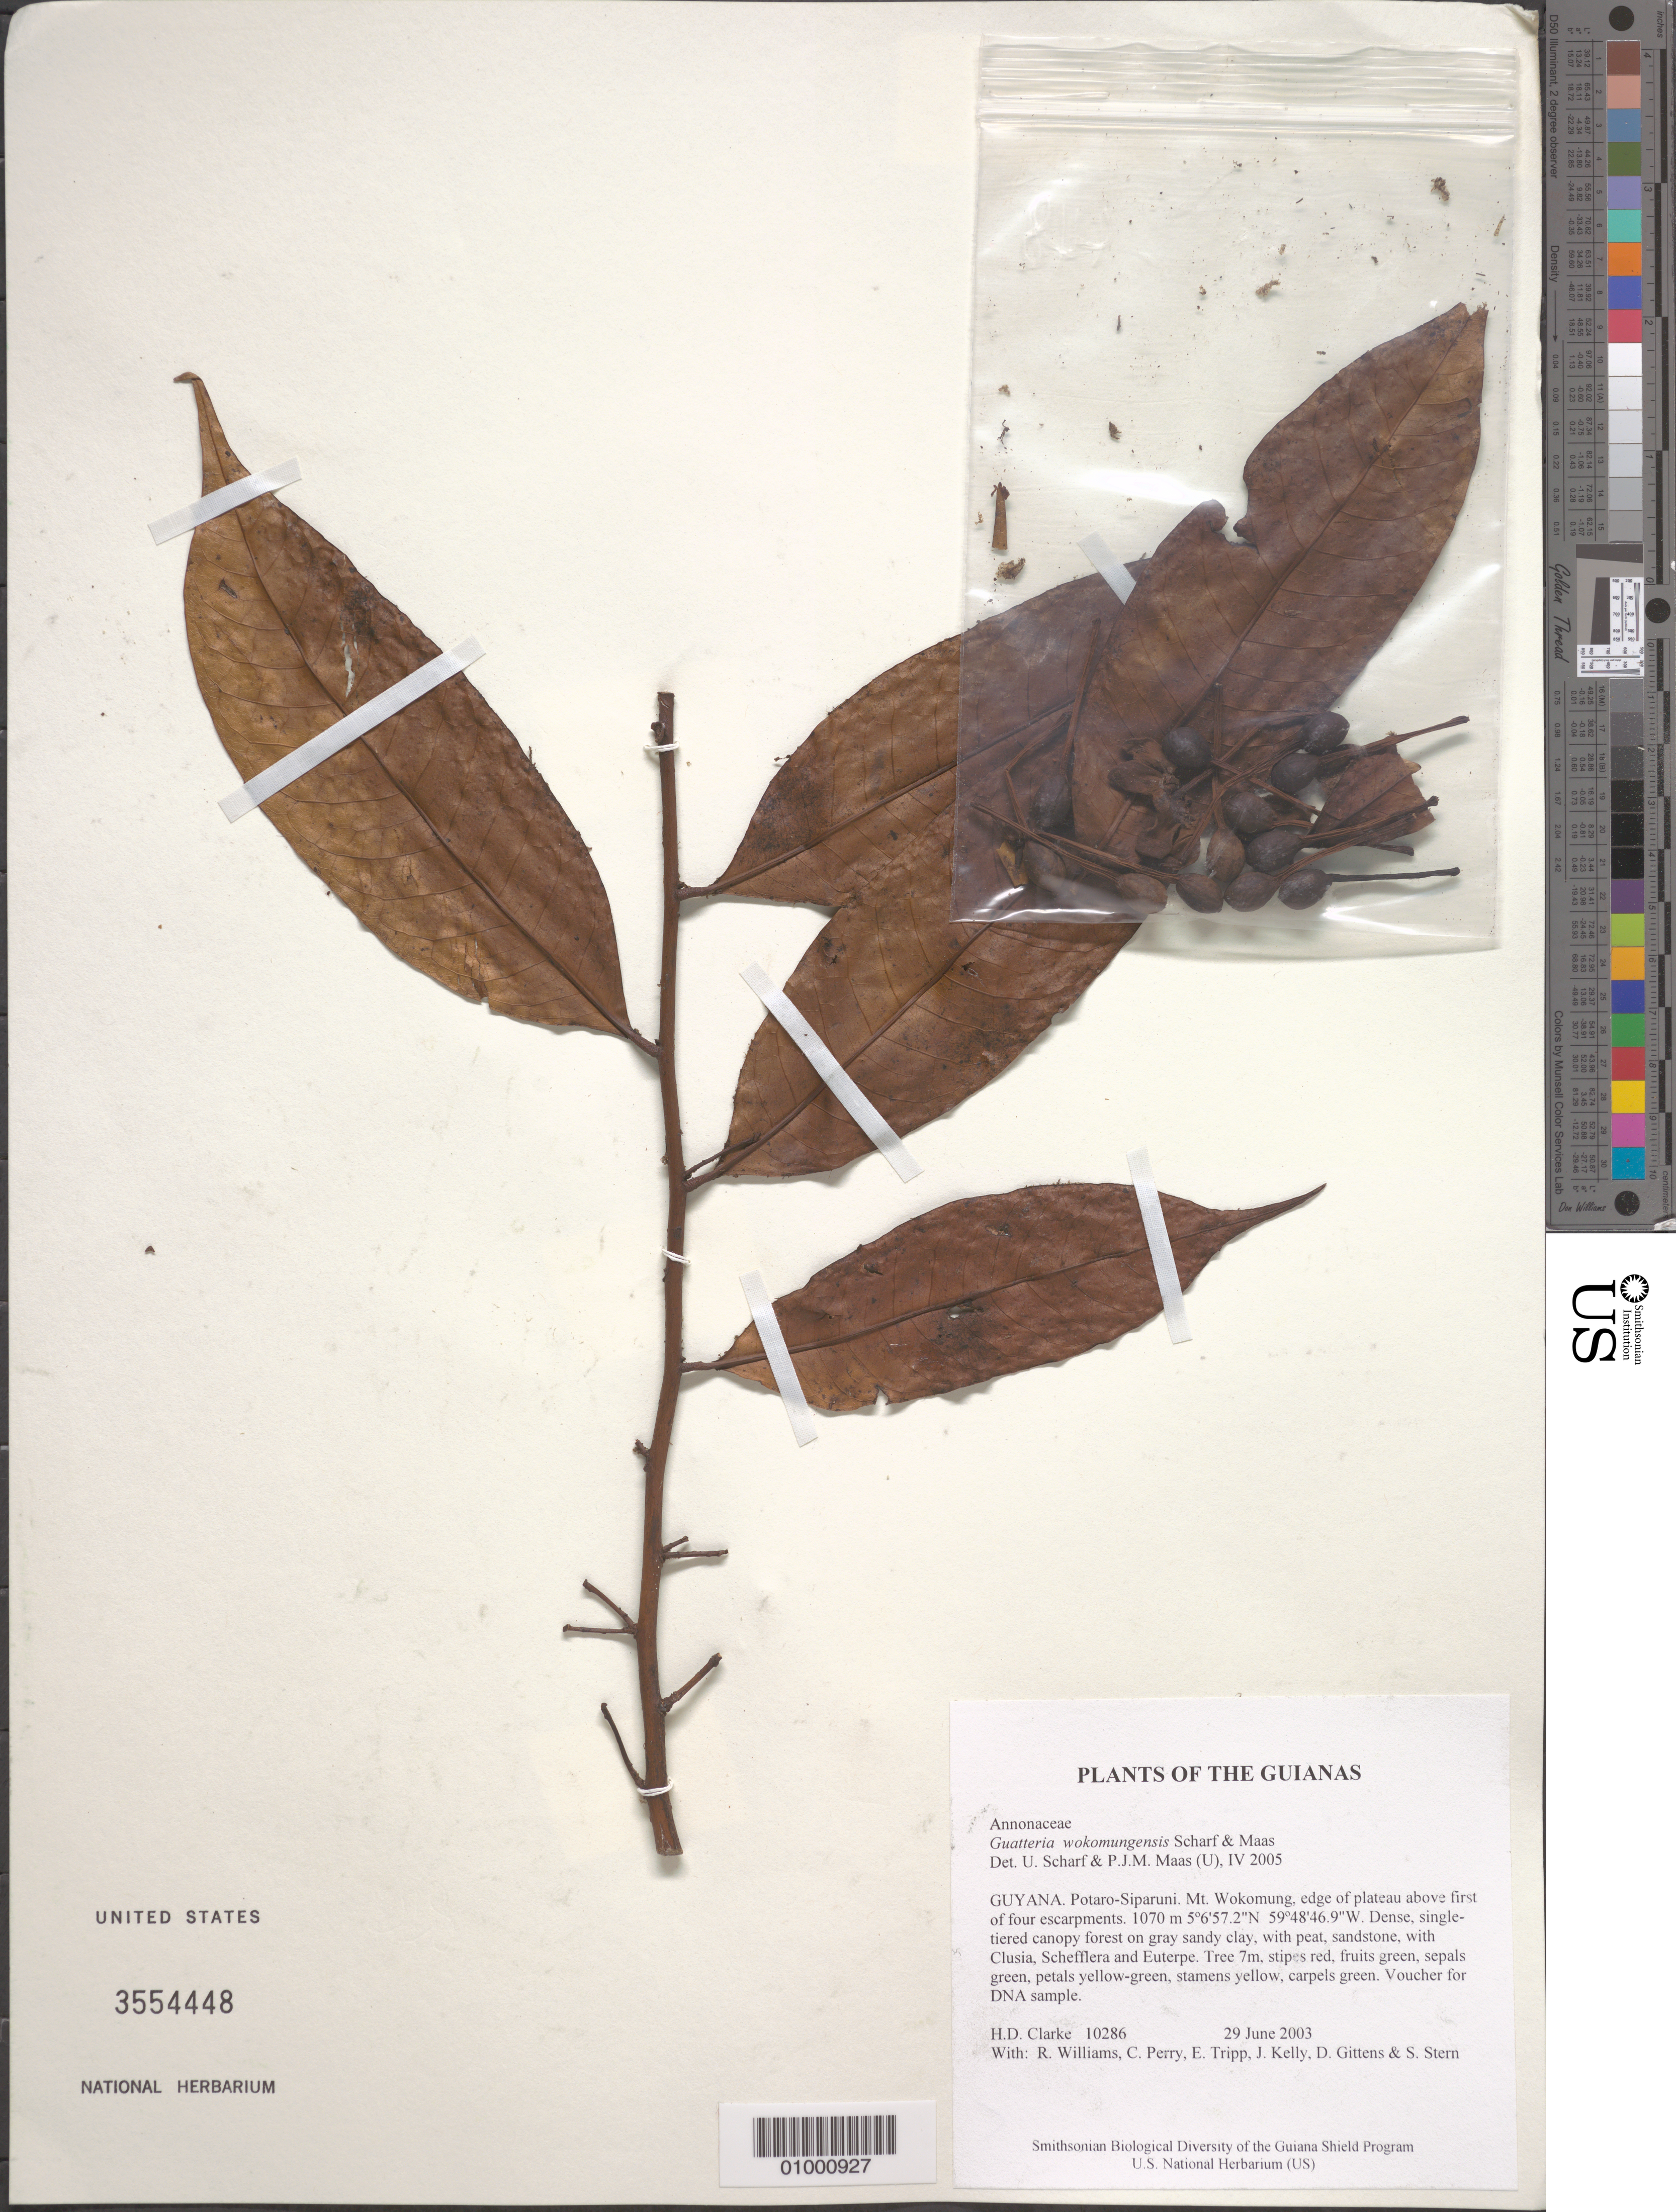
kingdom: Plantae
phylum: Tracheophyta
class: Magnoliopsida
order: Magnoliales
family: Annonaceae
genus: Guatteria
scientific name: Guatteria wokomungensis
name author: Scharf & Maas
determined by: Scharf, U.; Maas, P. J.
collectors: H. D. Clarke, R. Williams, C. Perry, E. Tripp, J. Kelly, D. Gittens & S. R. Stern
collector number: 10286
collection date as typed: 29 June 2003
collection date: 2003-06-29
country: Guyana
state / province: Potaro-Siparuni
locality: Mt. Wokomung, edge of plateau above first of four escarpments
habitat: Dense, single-tiered canopy forest on gray sandy clay, with peat, sandstone, with Clusia, Schefflera and Euterpe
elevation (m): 1070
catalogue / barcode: US 3554448